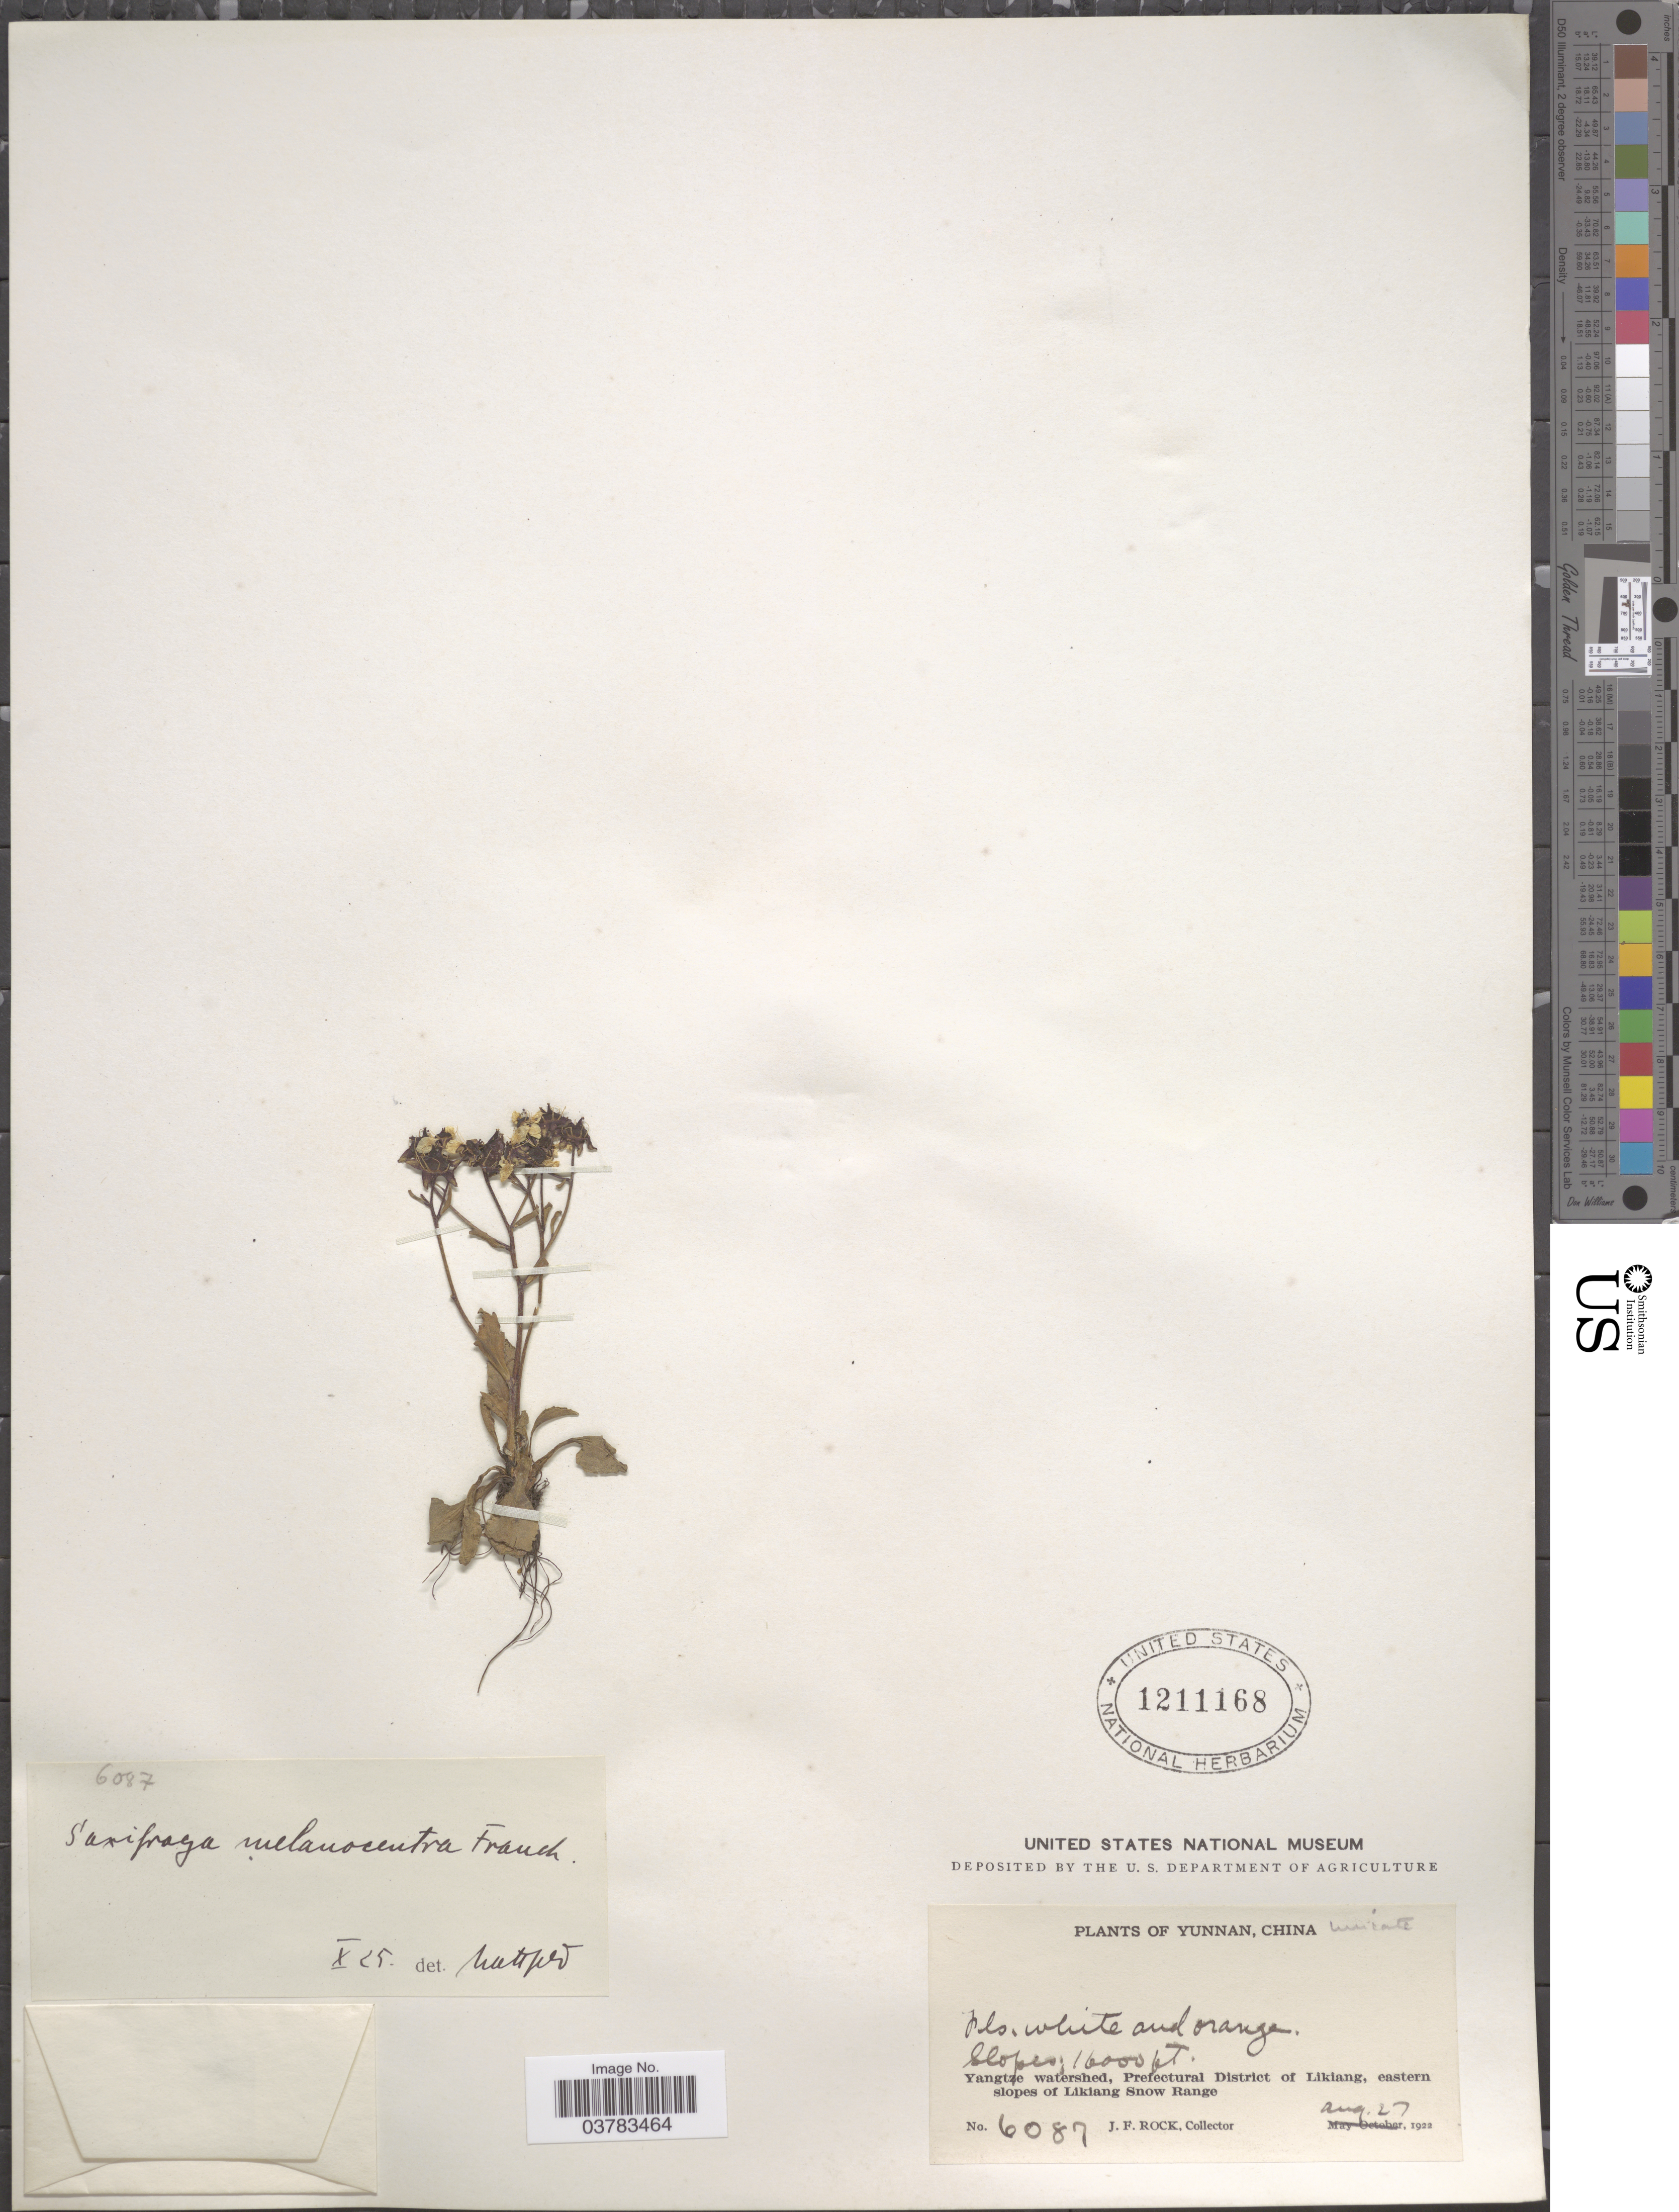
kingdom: Plantae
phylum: Tracheophyta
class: Magnoliopsida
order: Saxifragales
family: Saxifragaceae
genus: Micranthes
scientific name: Micranthes melanocentra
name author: (Franch.) Losinsk.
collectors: J. Rock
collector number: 6087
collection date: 1922-08-27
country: China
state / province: Yunnan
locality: Yangtze watershed, Prefectural District of Likiang, eastern slopes of Likiang Snow Range.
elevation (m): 4877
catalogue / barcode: US 1211168